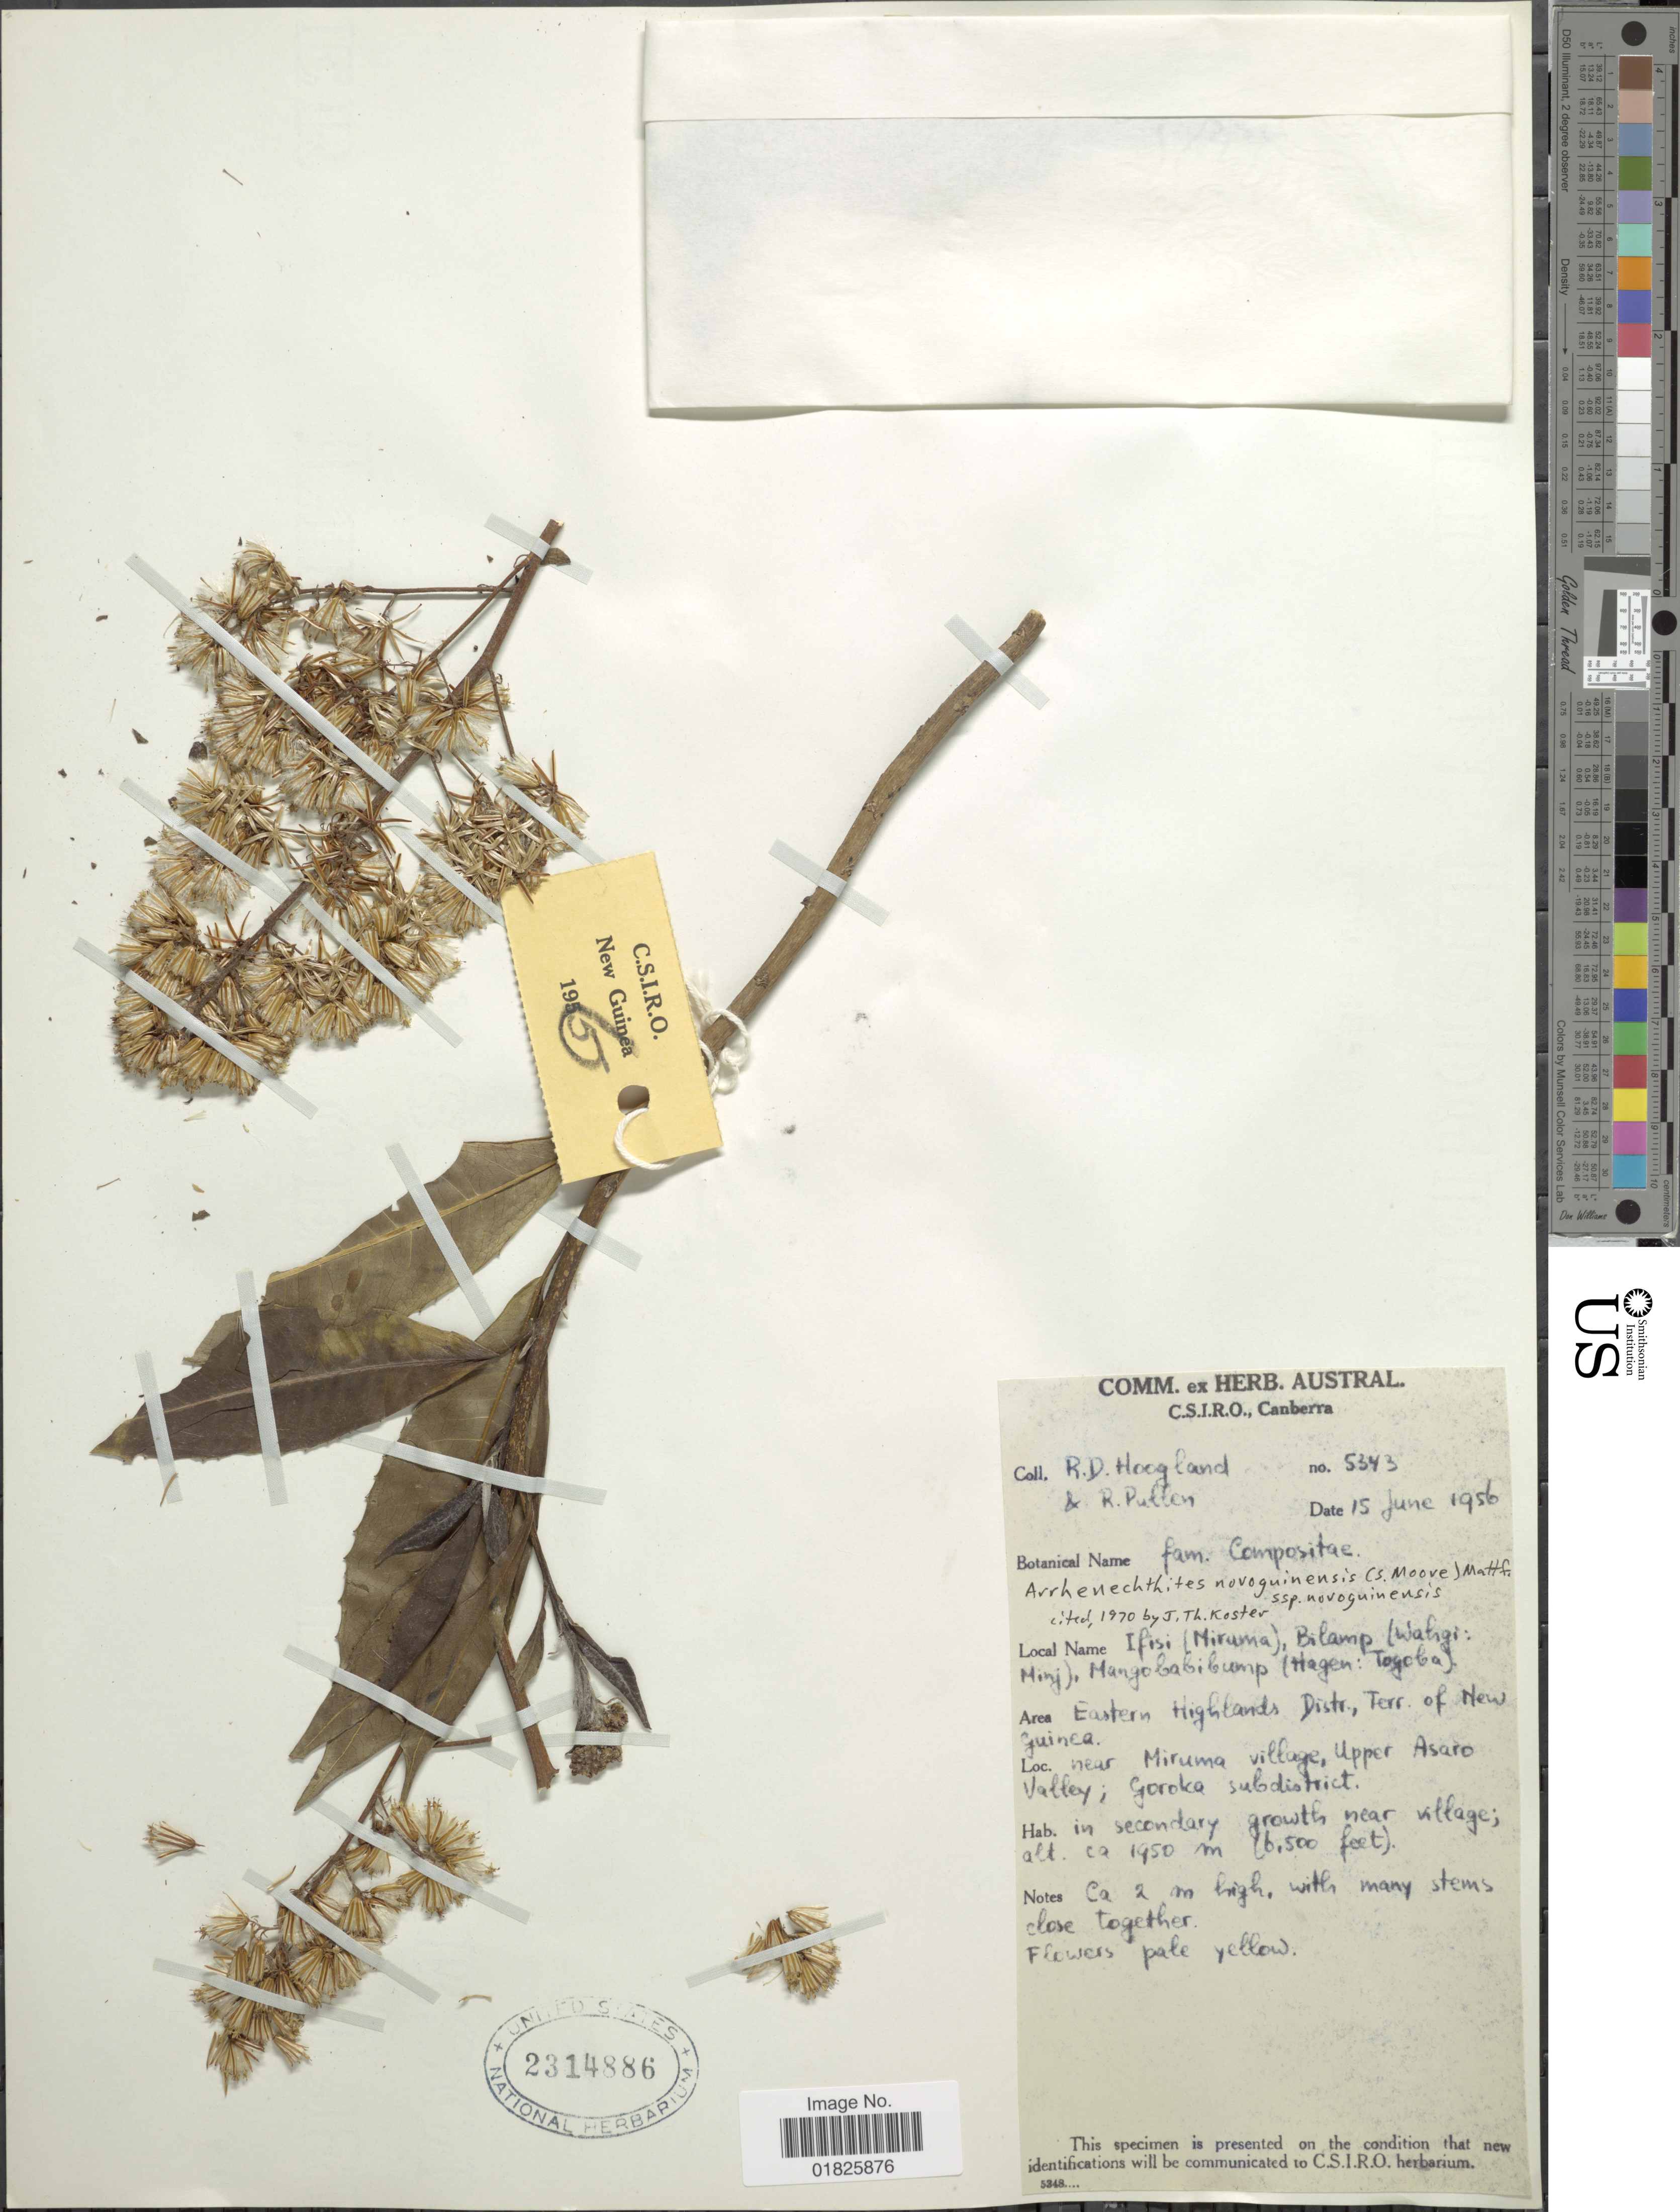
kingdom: Plantae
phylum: Tracheophyta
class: Magnoliopsida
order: Asterales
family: Asteraceae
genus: Arrhenechthites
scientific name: Arrhenechthites novoguineensis subsp. novoguineensis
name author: (S. Moore) Mattf.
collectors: R. D. Hoogland & R. Pullen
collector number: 5343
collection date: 1956-06-15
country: Papua New Guinea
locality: Ifisi (Miruma), Bilamp (Waligi Minj), Mangobabibump (Hagen: Toyoba), Eastern Highlands Distr., Terr. of New Guinea, near Miruma village, Upper Asaro Valley, Goroka subdistrict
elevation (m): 1950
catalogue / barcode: US 2314886